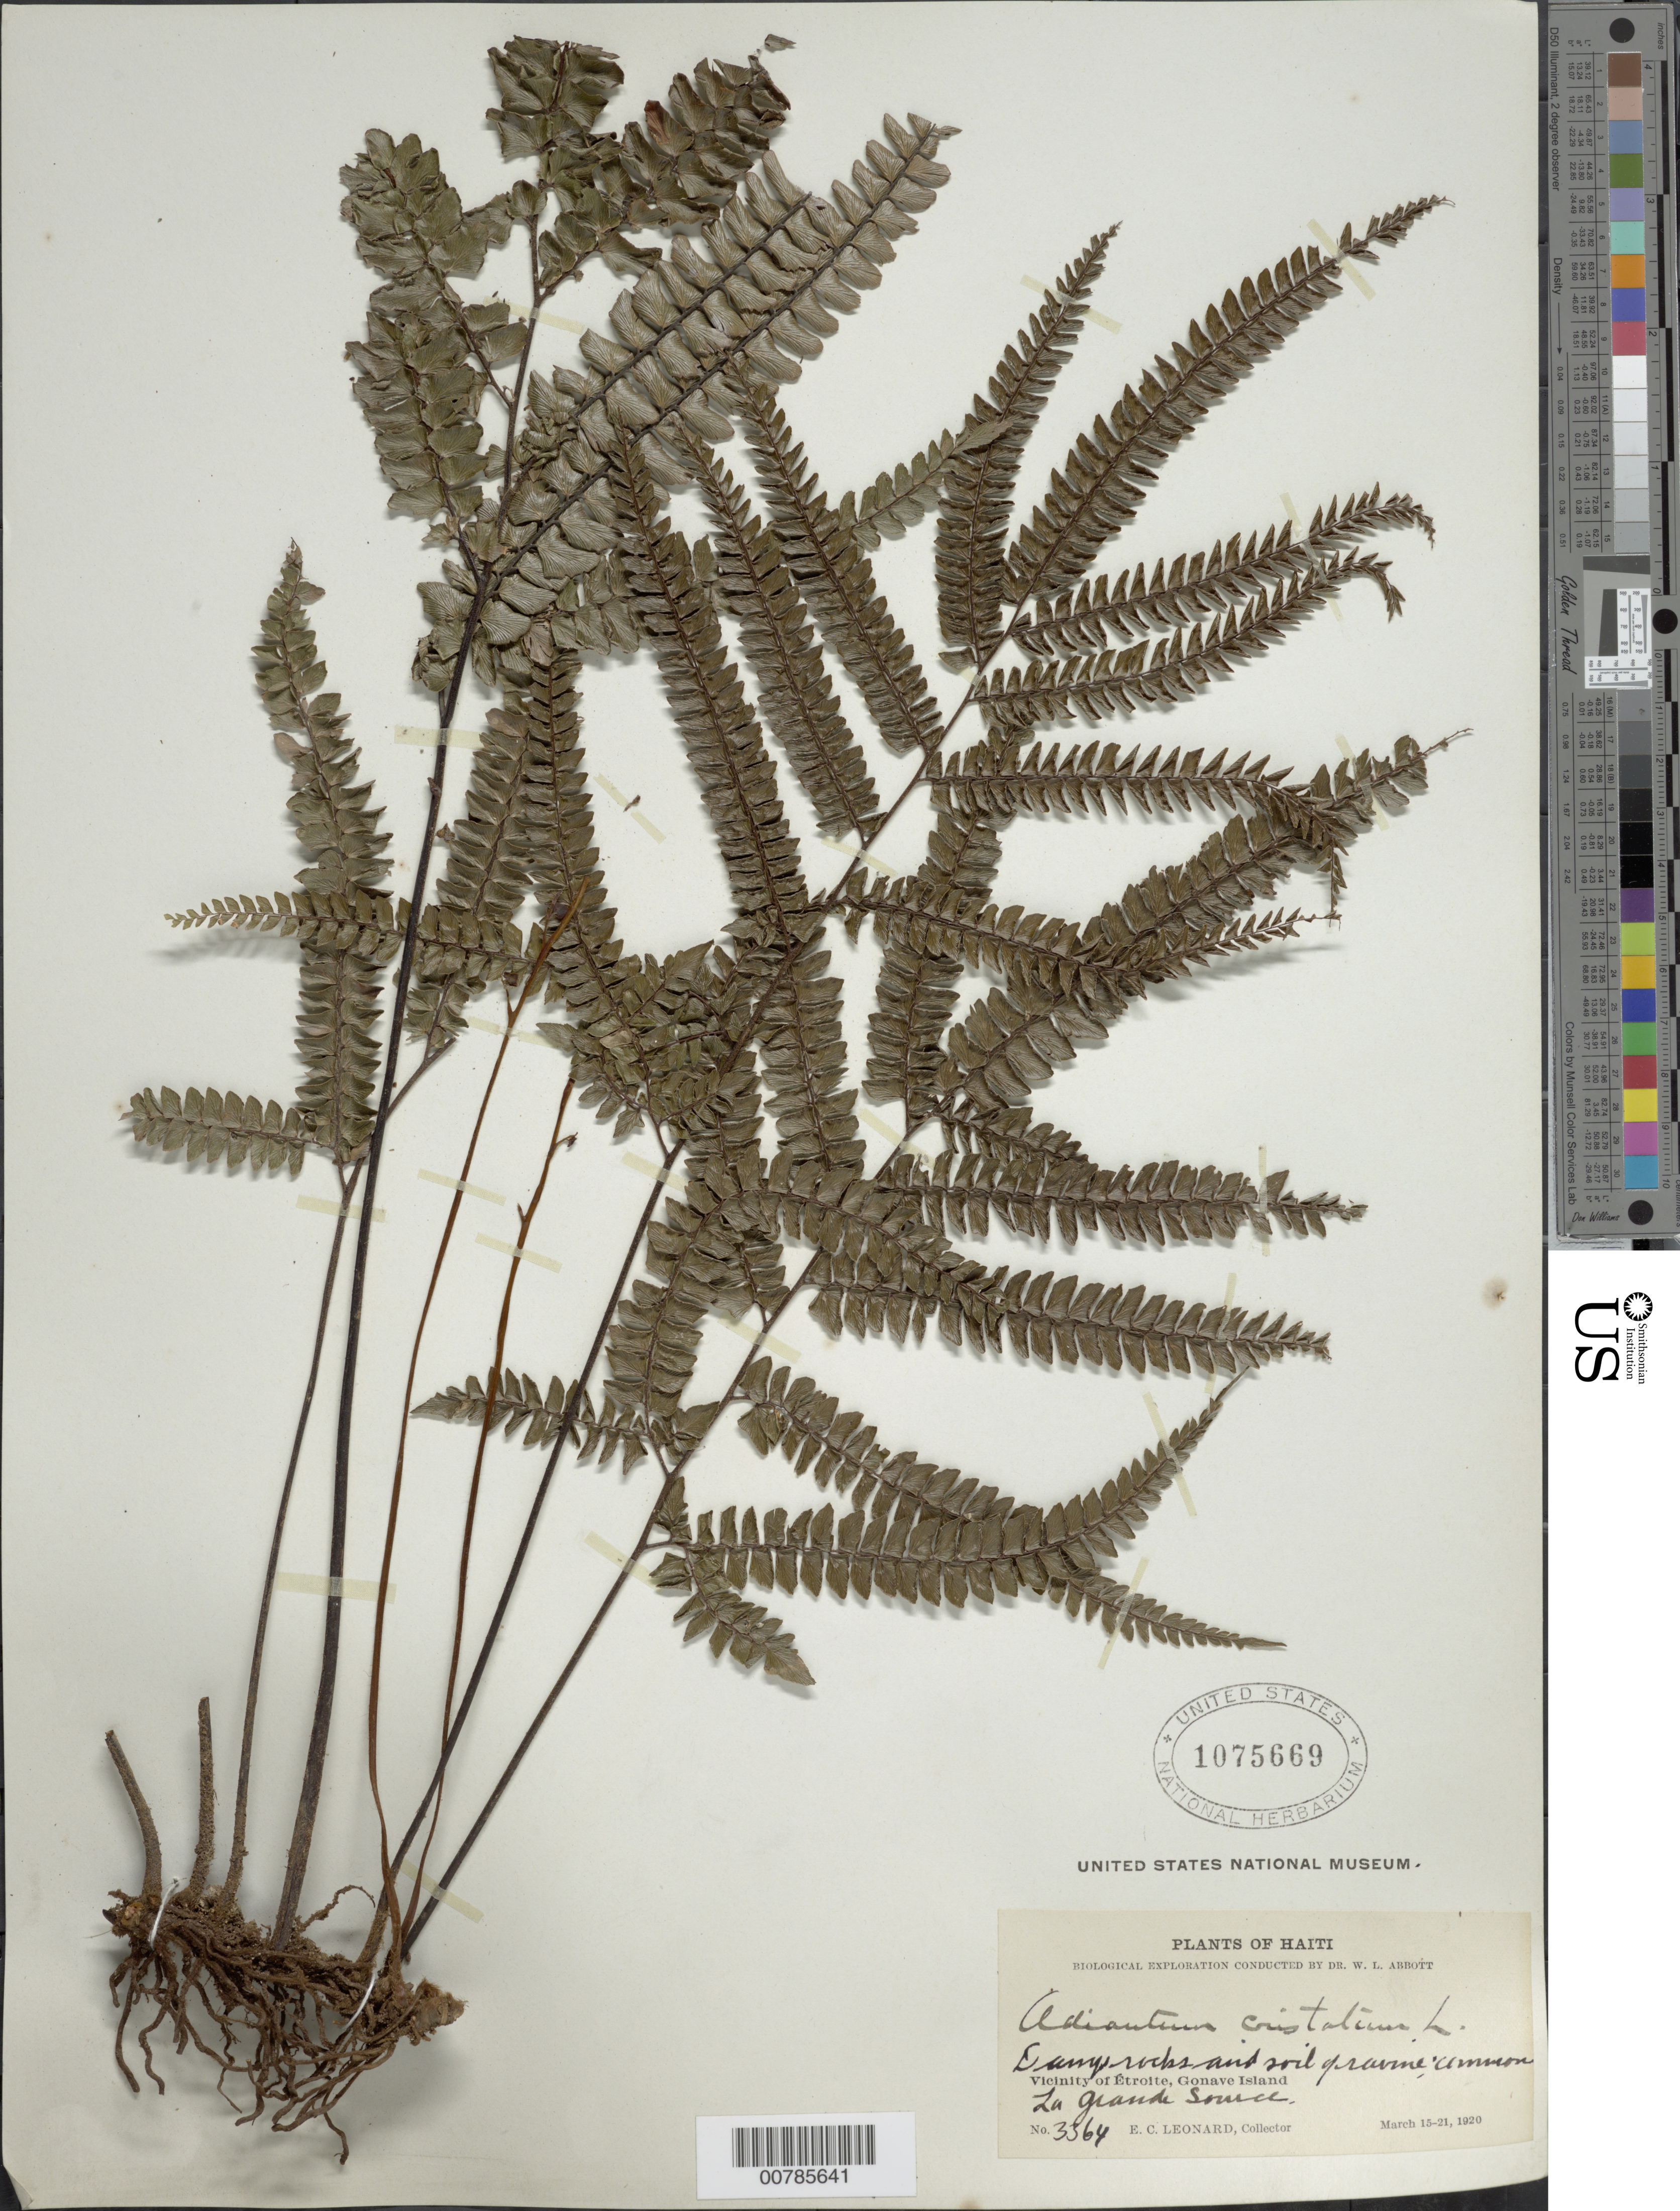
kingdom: Plantae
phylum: Tracheophyta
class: Polypodiopsida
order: Polypodiales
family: Pteridaceae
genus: Adiantum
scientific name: Adiantum pyramidale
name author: (L.) Willd.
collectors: E. C. Leonard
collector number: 3364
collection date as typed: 15 Mar 1920 21 Mar 1920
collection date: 1920-03-15/1920-03-21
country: Haiti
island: Hispaniola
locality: Étroite, Gonave Island, La Grande Source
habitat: Damp rocks and soil of ravine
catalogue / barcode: US 1075669